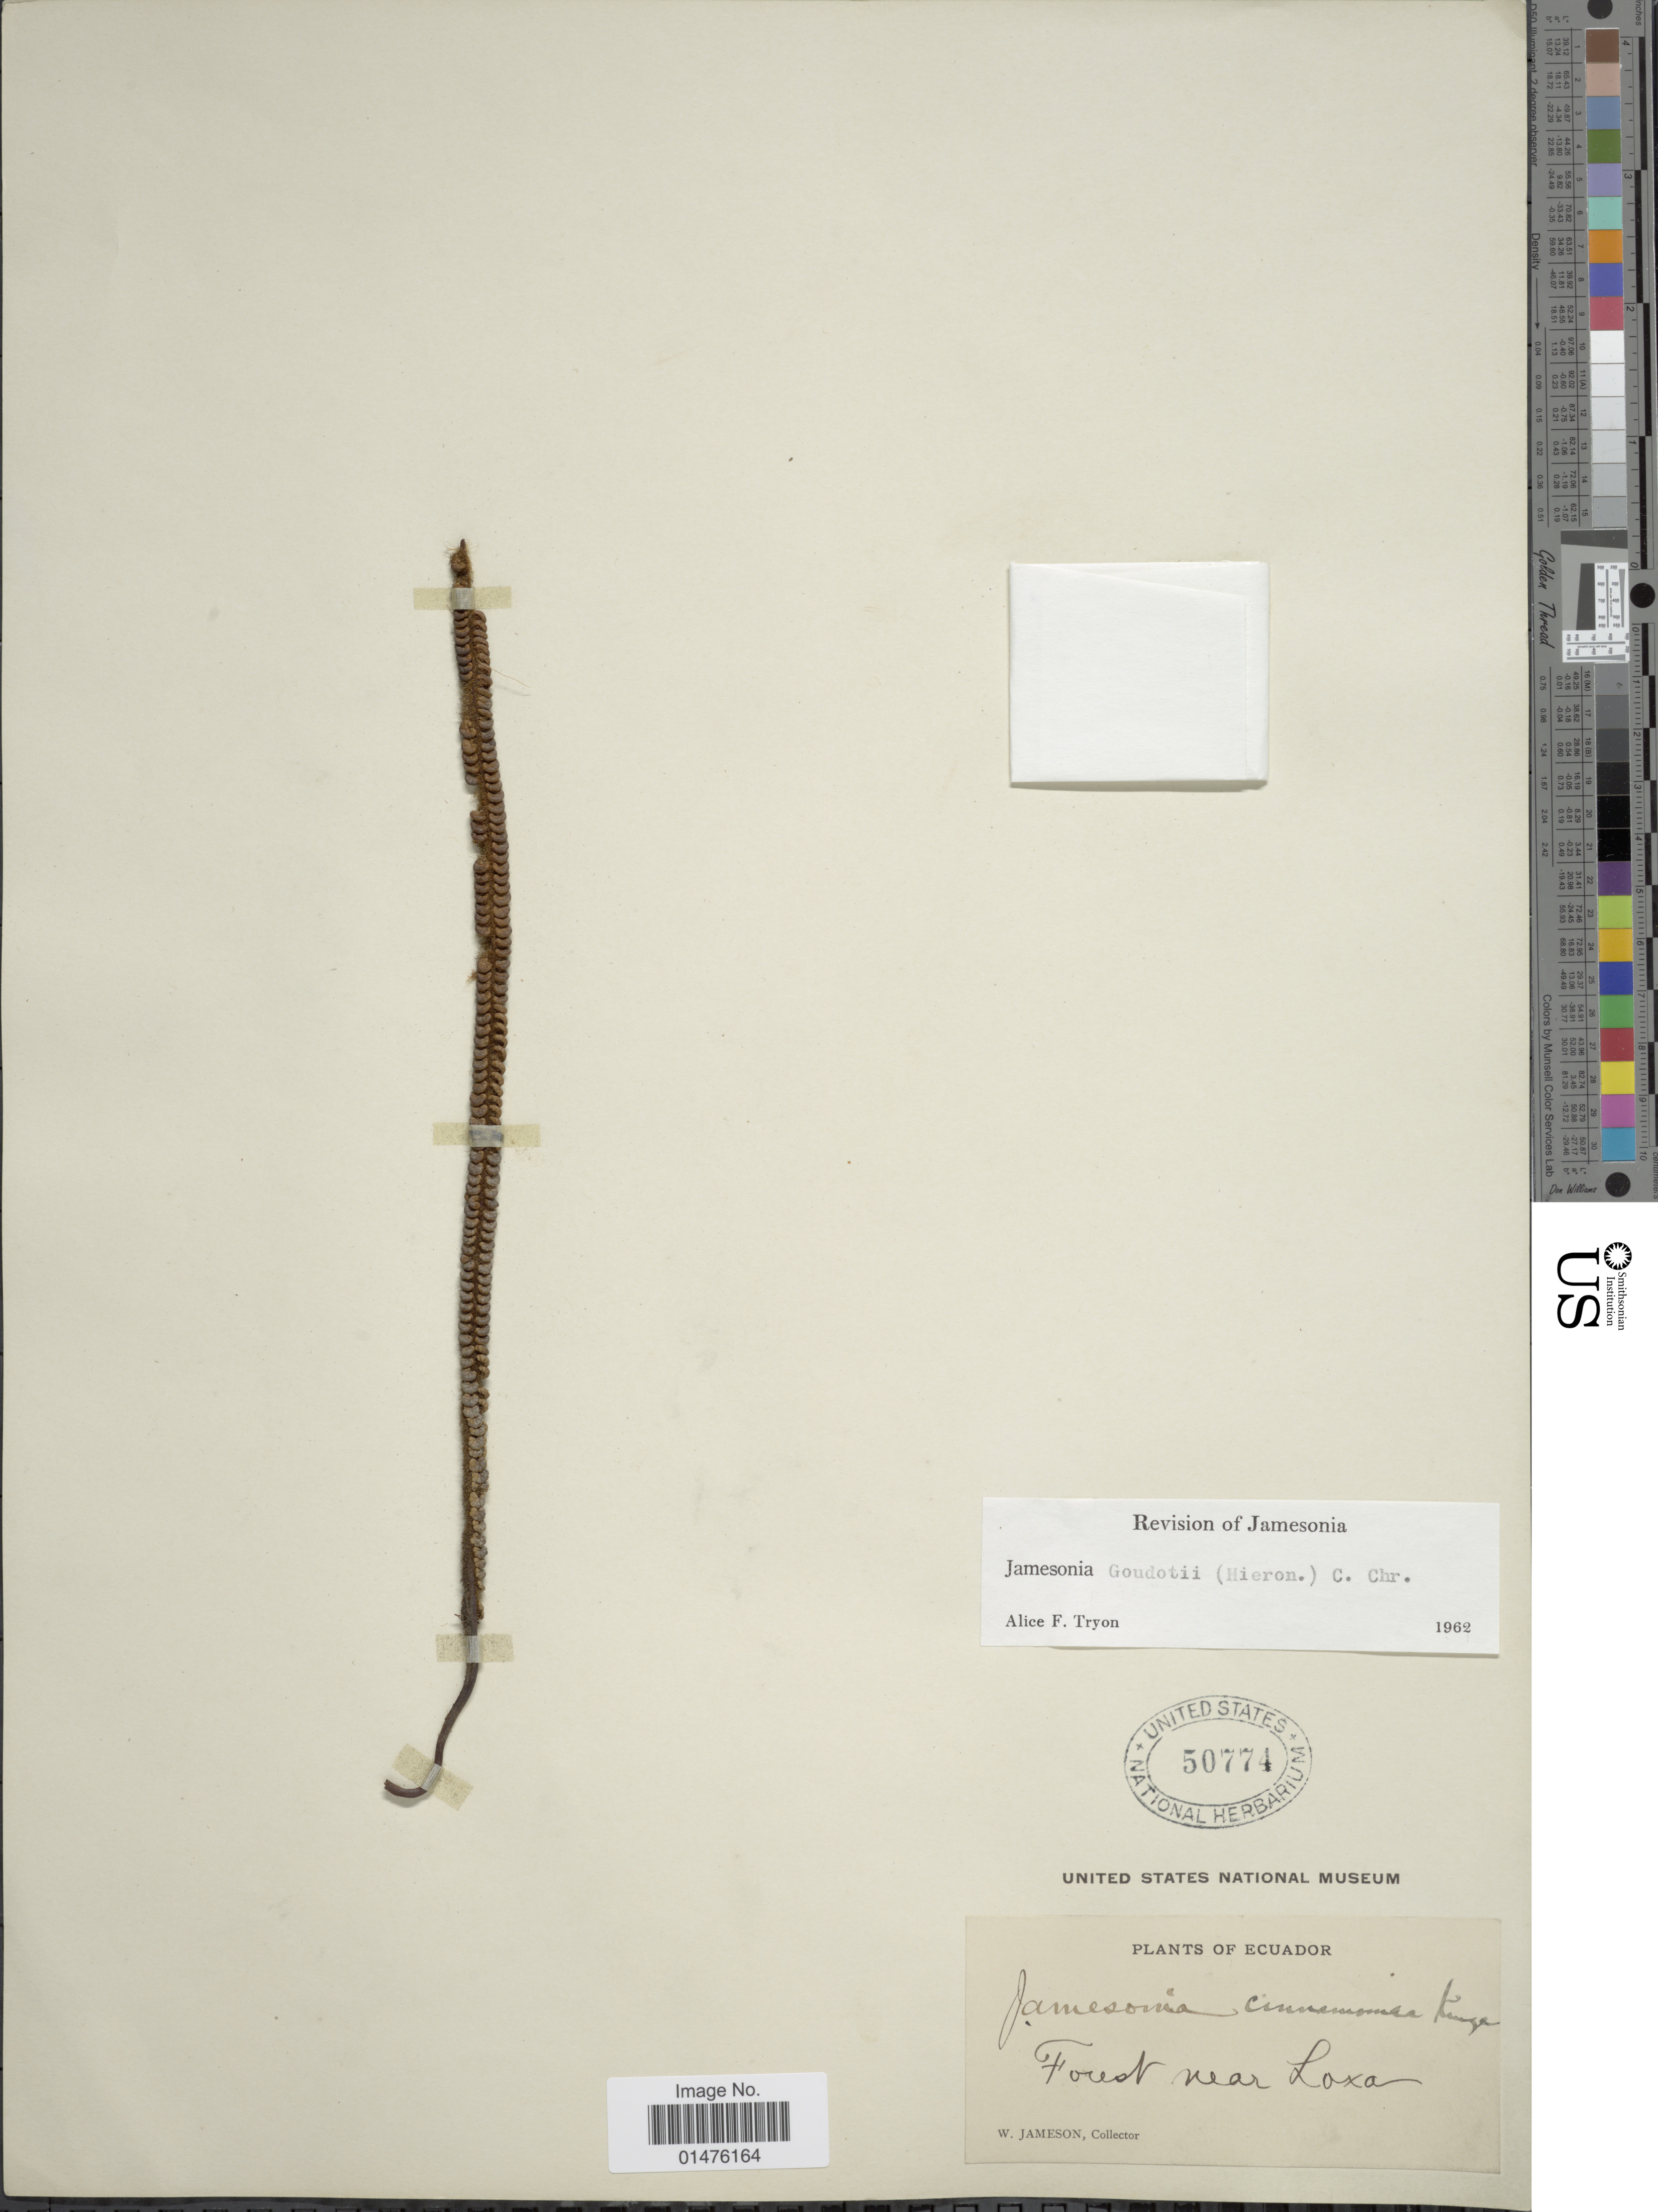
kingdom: Plantae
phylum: Tracheophyta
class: Polypodiopsida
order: Polypodiales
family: Pteridaceae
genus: Jamesonia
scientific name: Jamesonia goudotii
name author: (Hieron.) C. Chr.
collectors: W. Jameson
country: Ecuador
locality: Forest near Loxa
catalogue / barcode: US 50774